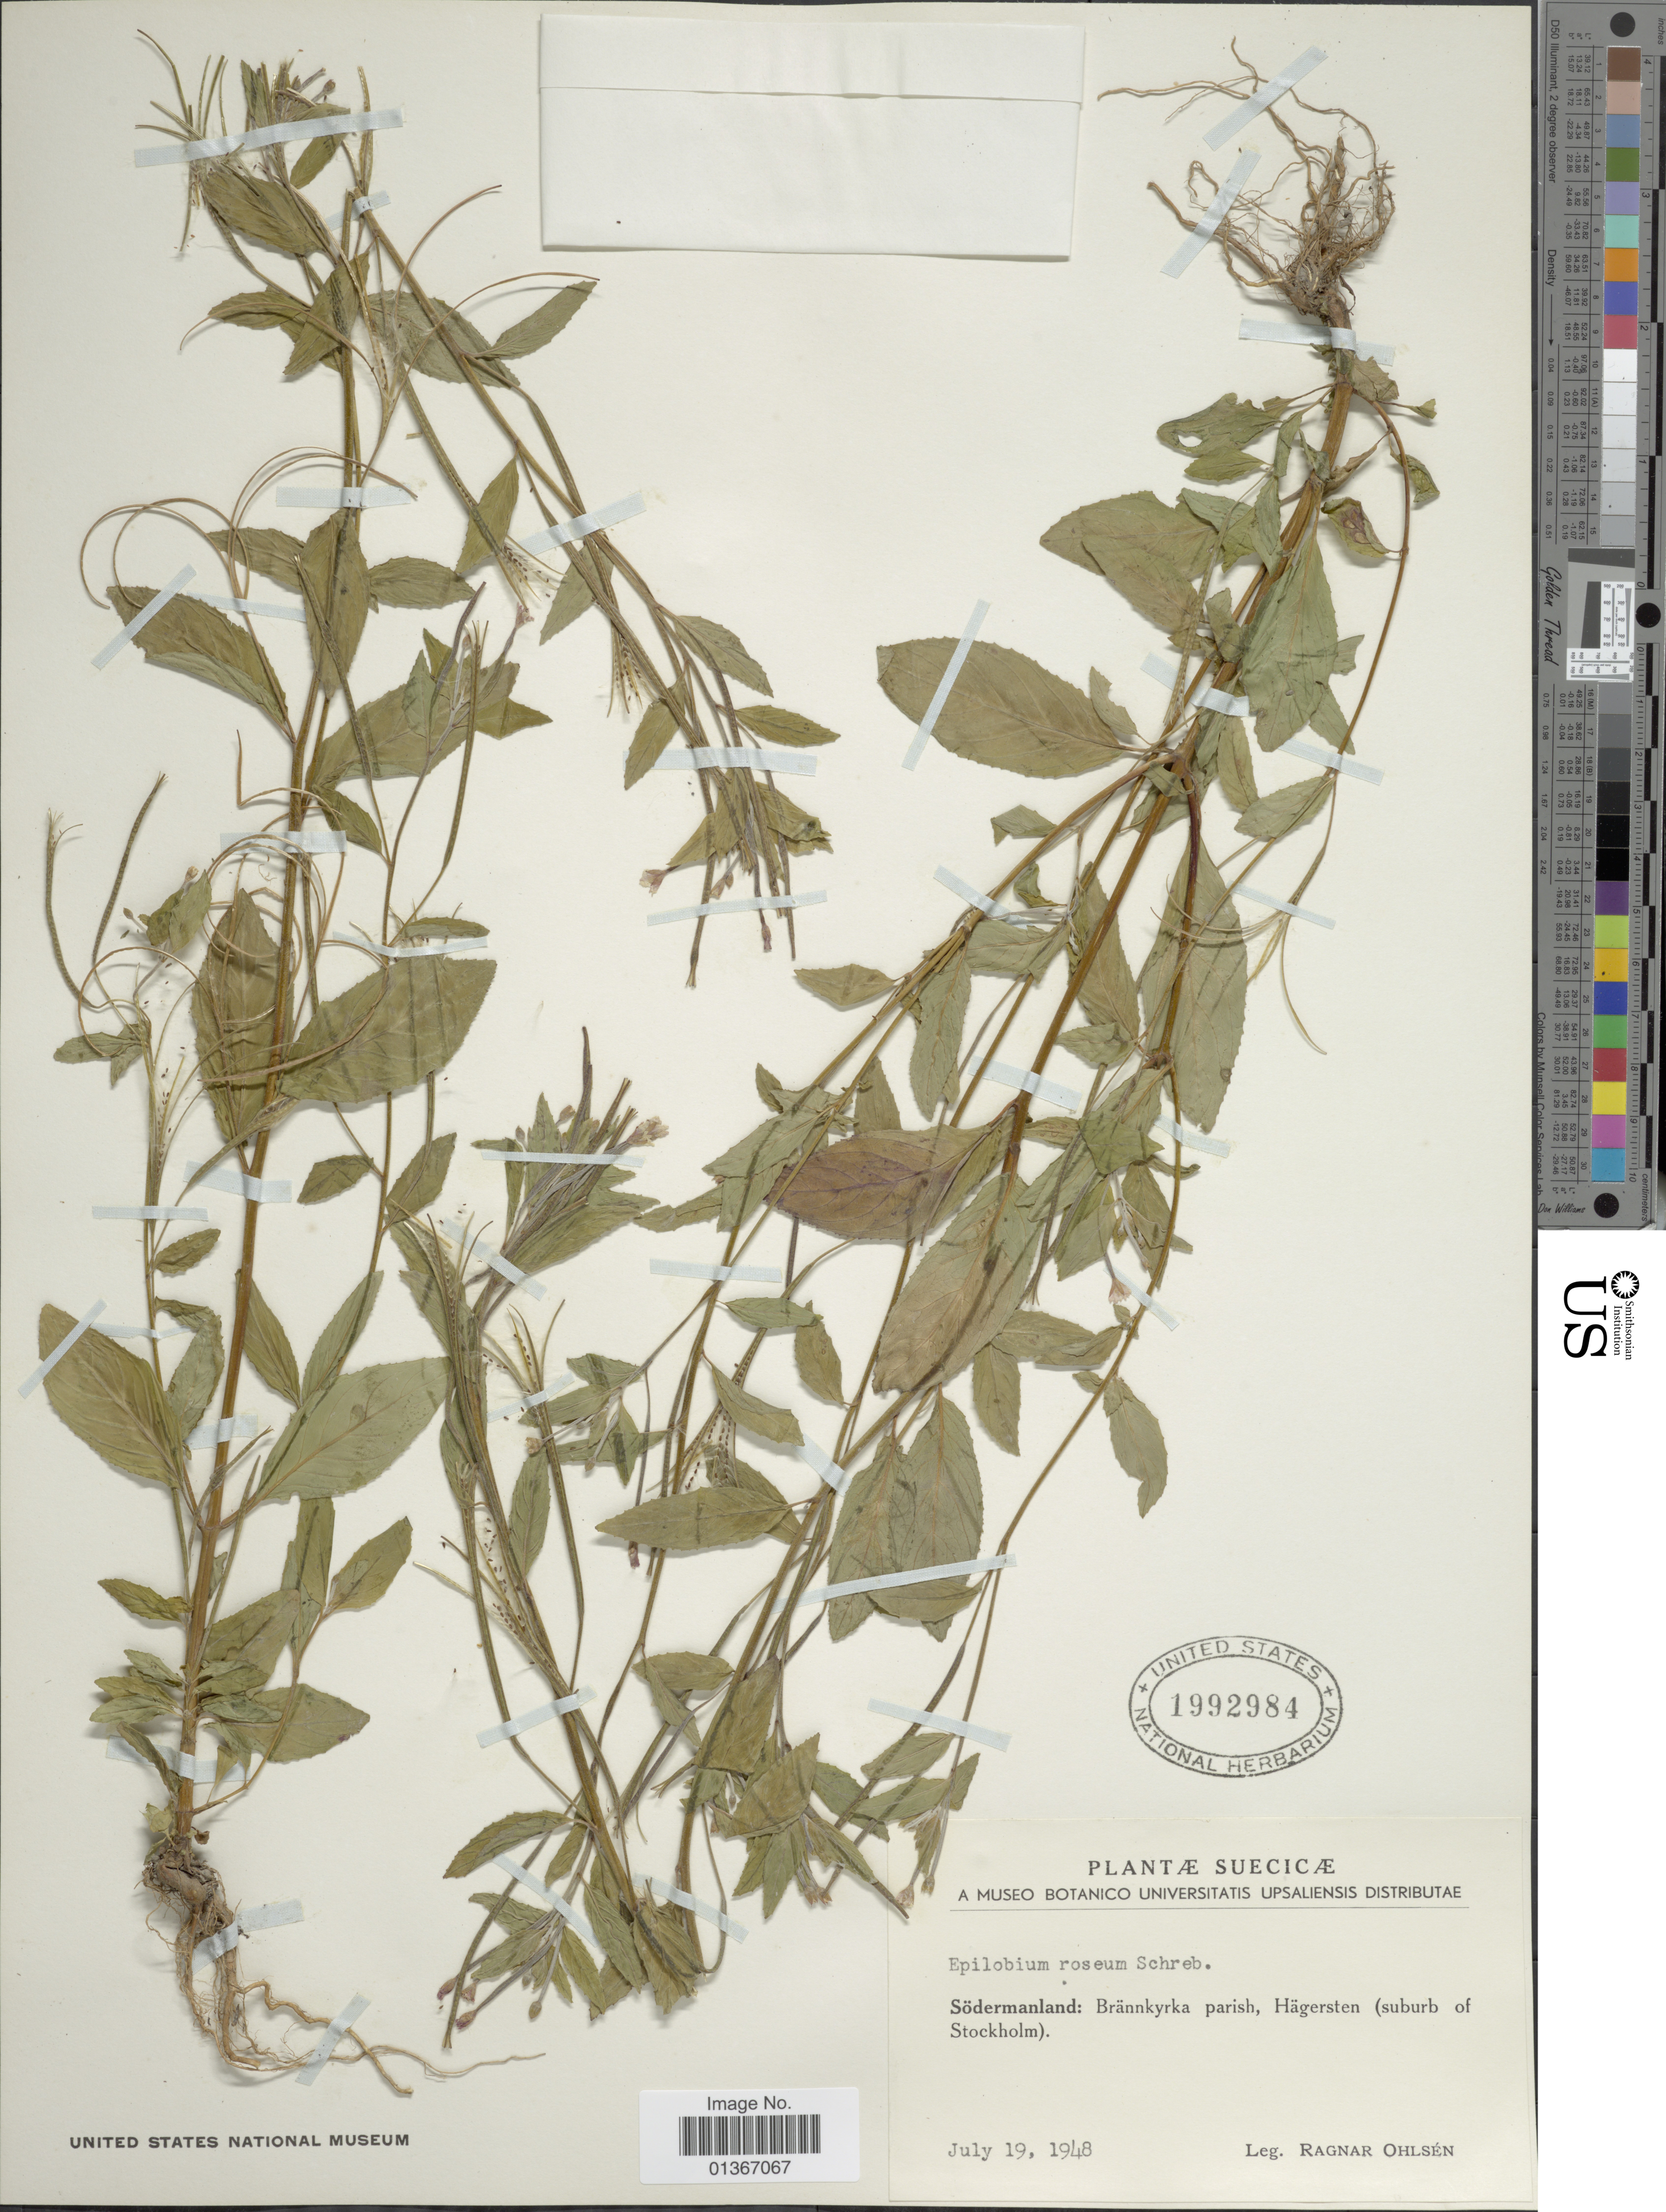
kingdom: Plantae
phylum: Tracheophyta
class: Magnoliopsida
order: Myrtales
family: Onagraceae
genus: Epilobium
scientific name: Epilobium roseum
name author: Schreb.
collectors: R. Ohlsén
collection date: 1948-07-19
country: Sweden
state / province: Sodermanland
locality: Suecicæ. Brännkyrka parish, Hägersten (suburb of Stockholm).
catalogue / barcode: US 1992984